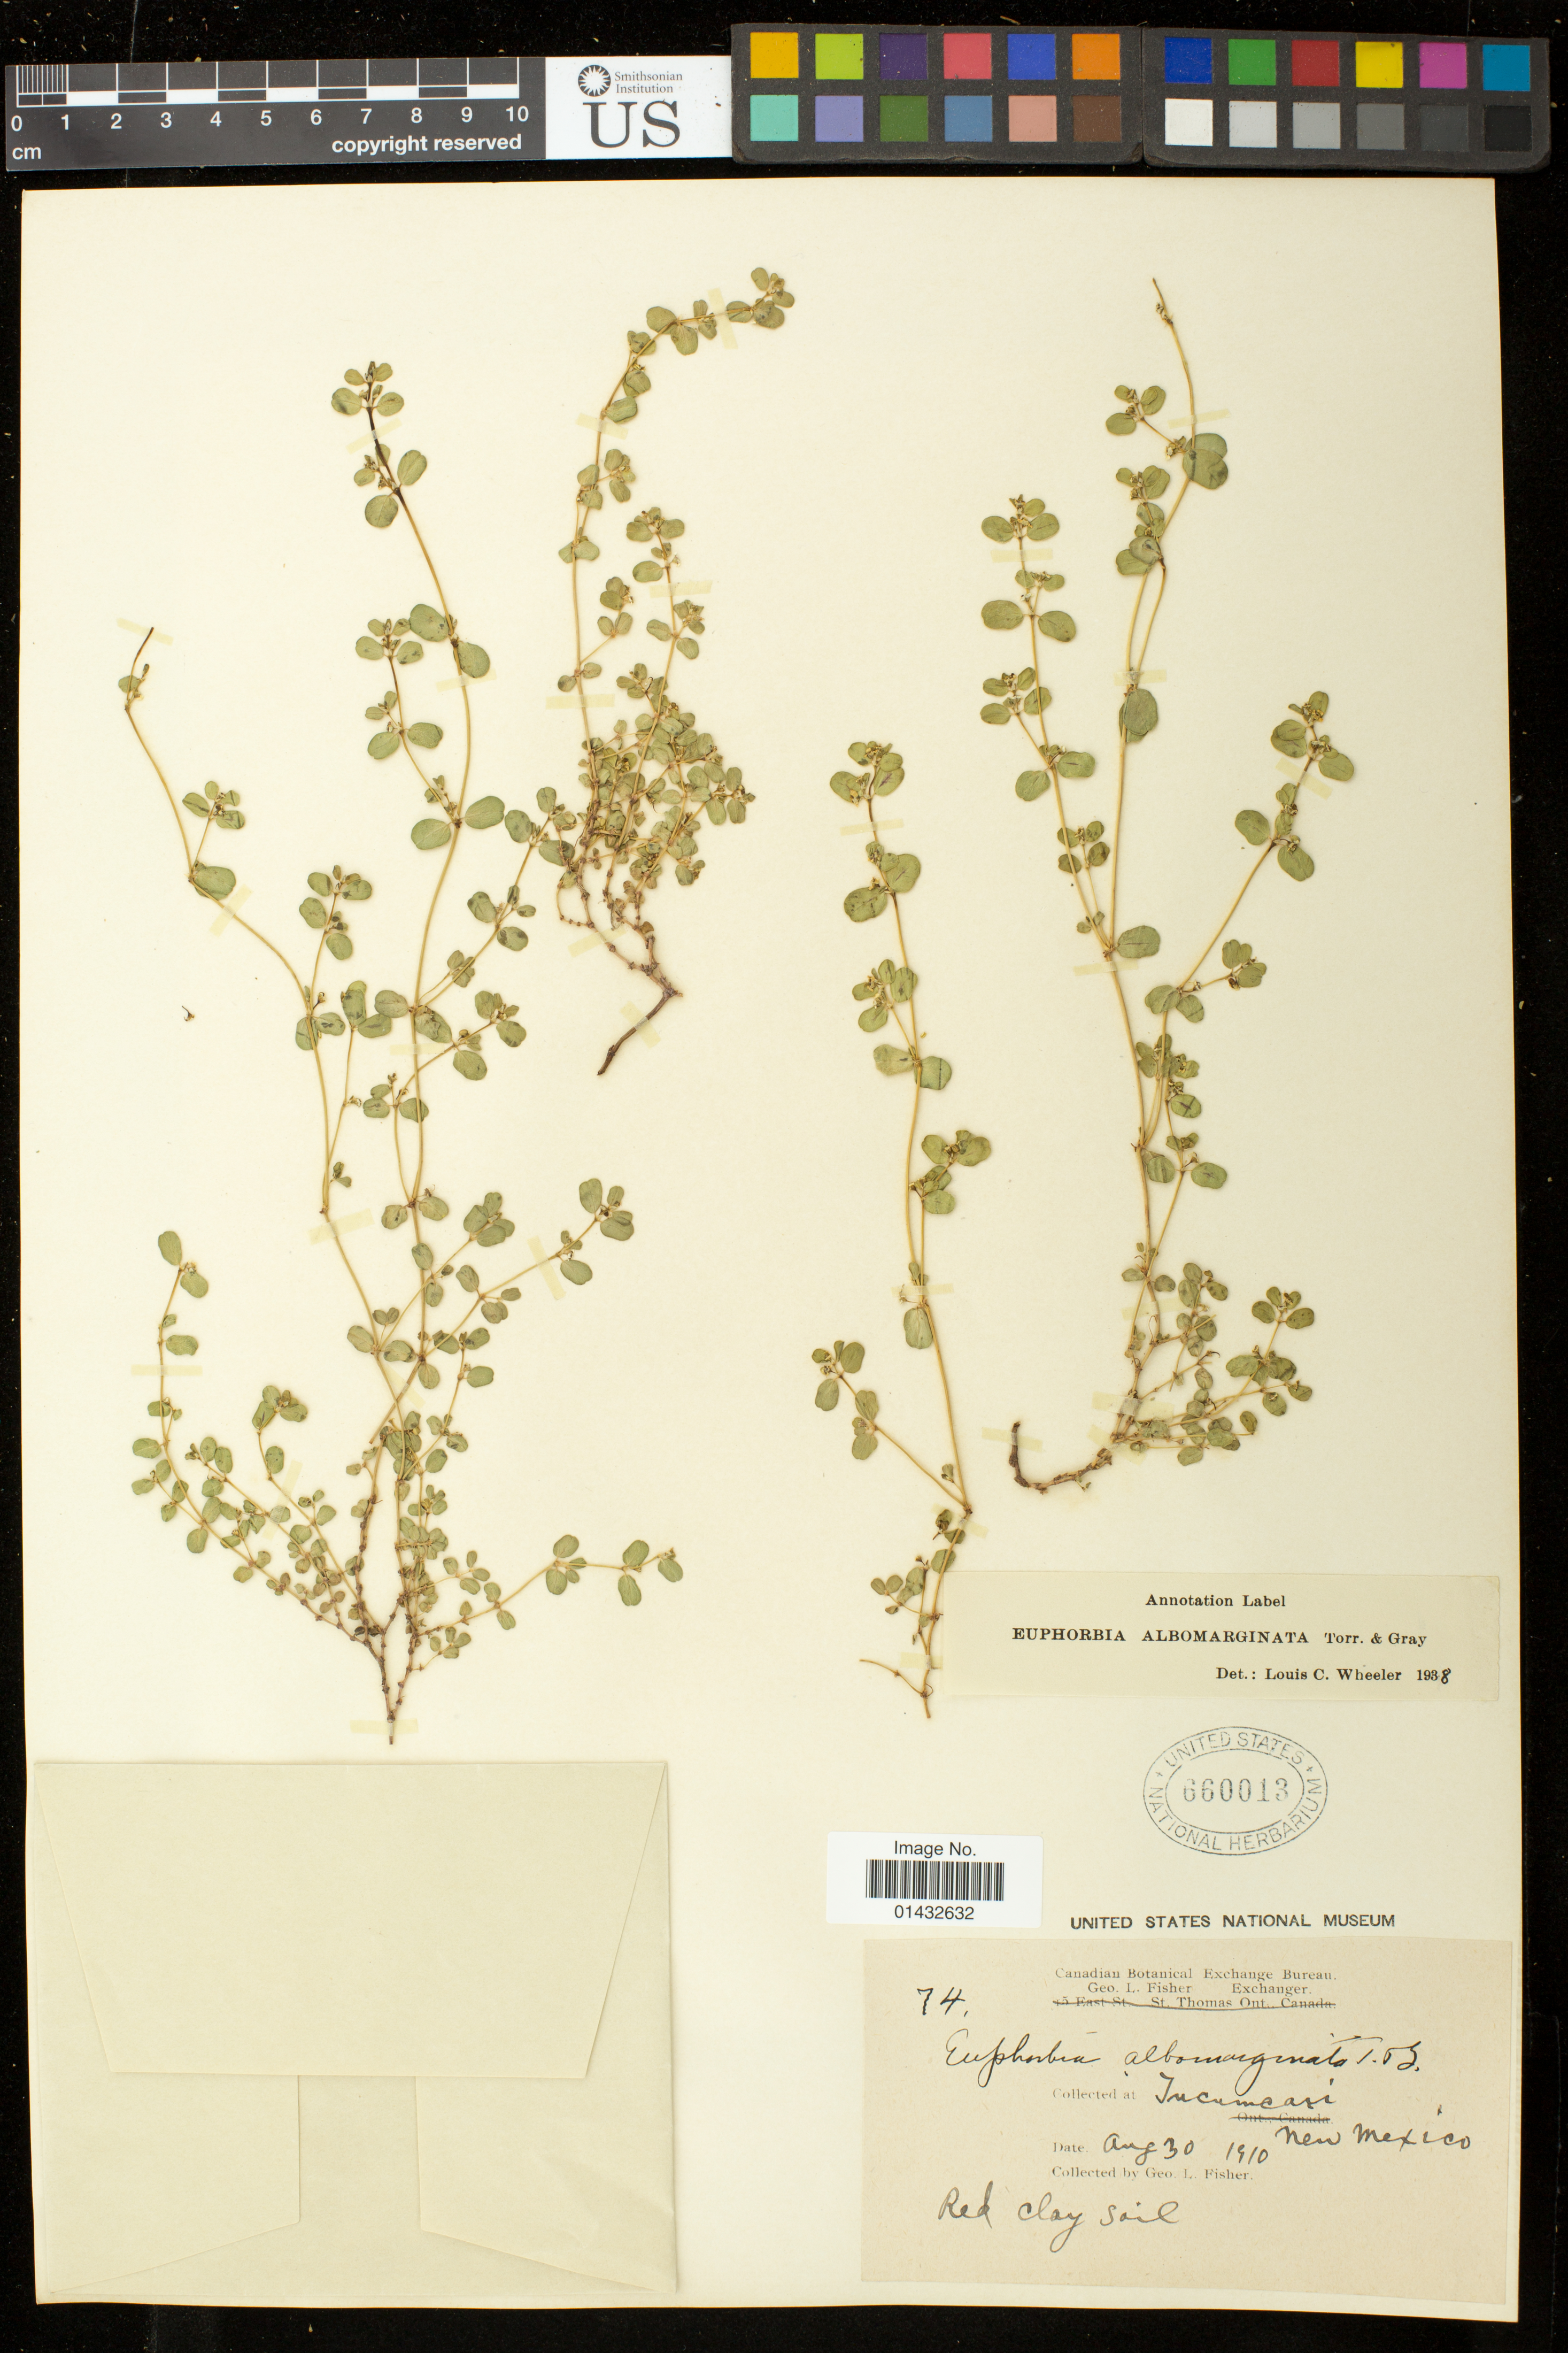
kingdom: Plantae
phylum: Tracheophyta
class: Magnoliopsida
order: Malpighiales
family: Euphorbiaceae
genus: Euphorbia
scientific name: Euphorbia albomarginata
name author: Torr. & A. Gray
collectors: G. L. Fisher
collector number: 74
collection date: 1910-08-30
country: United States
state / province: New Mexico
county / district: Quay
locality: Tucumcari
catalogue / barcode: US 660013